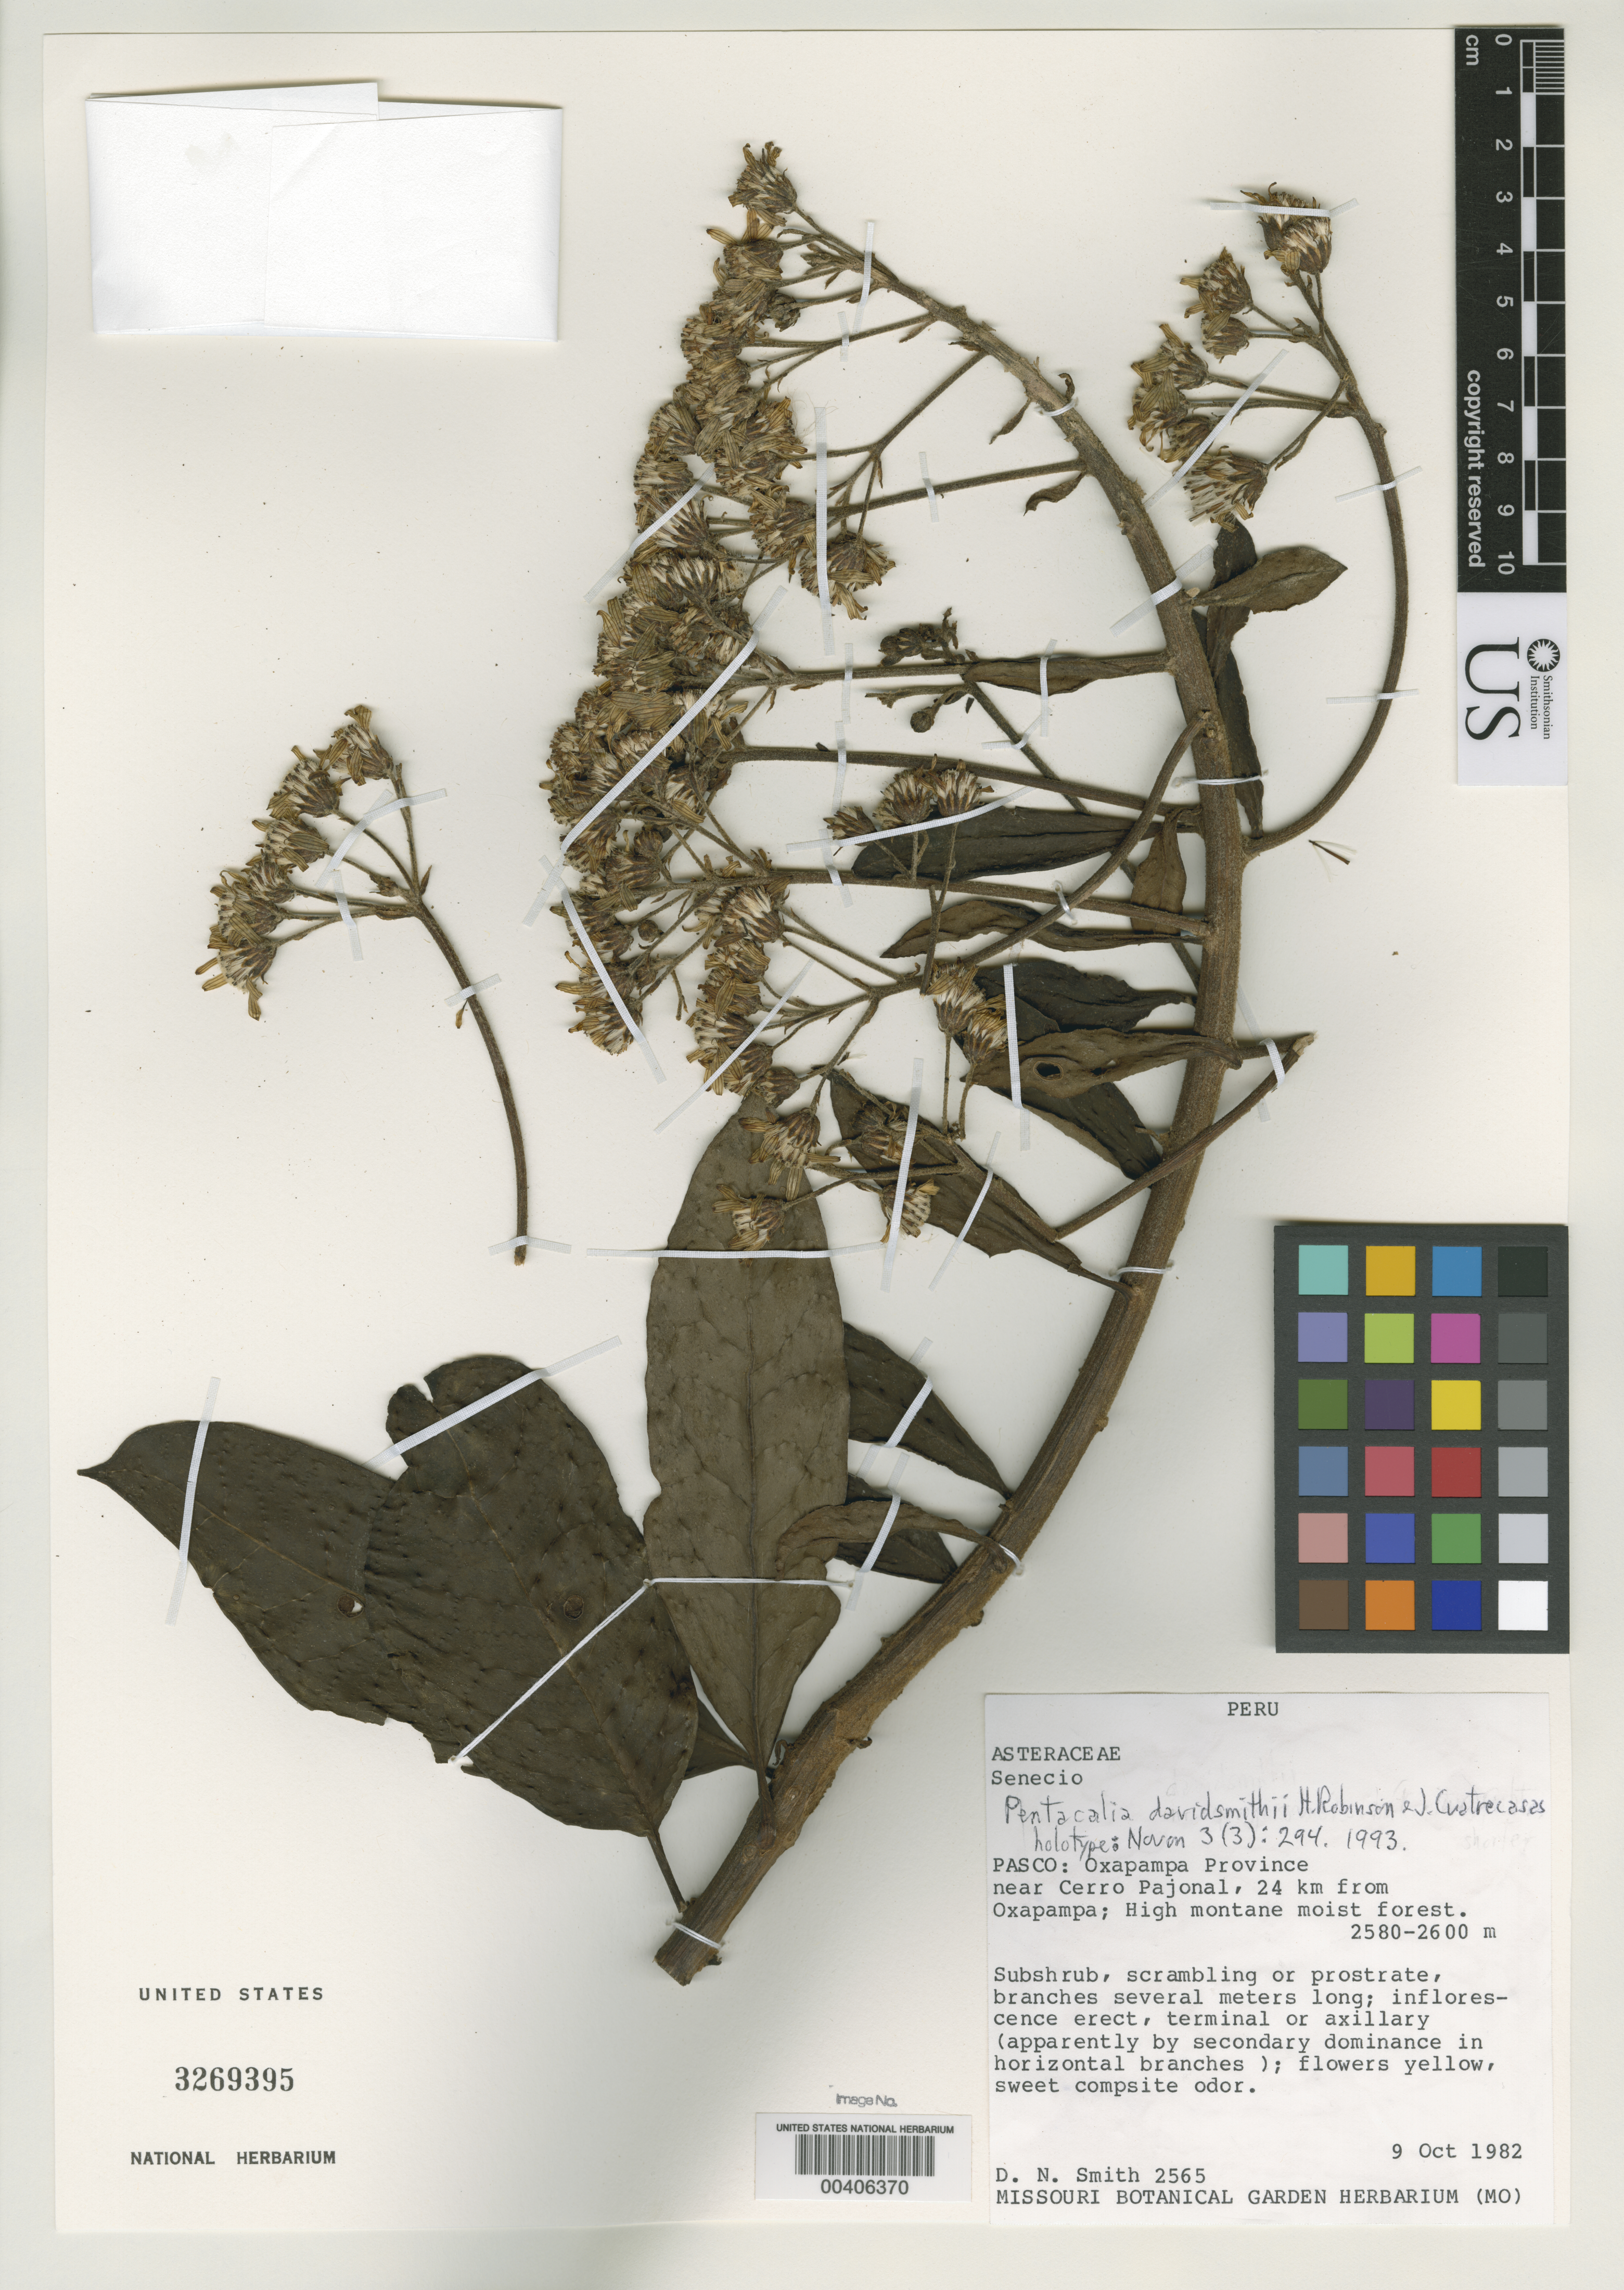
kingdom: Plantae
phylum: Tracheophyta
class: Magnoliopsida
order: Asterales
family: Asteraceae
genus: Pentacalia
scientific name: Pentacalia davidsmithii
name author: H. Rob. & Cuatrec.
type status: Holotype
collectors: D. Smith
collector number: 2565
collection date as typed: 09 Oct 1982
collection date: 1982-10-09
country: Peru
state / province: Pasco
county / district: Oxapampa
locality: Near Cerro Pajonal, 24 km from Oxapampa.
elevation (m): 2580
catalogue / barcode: US 3269395